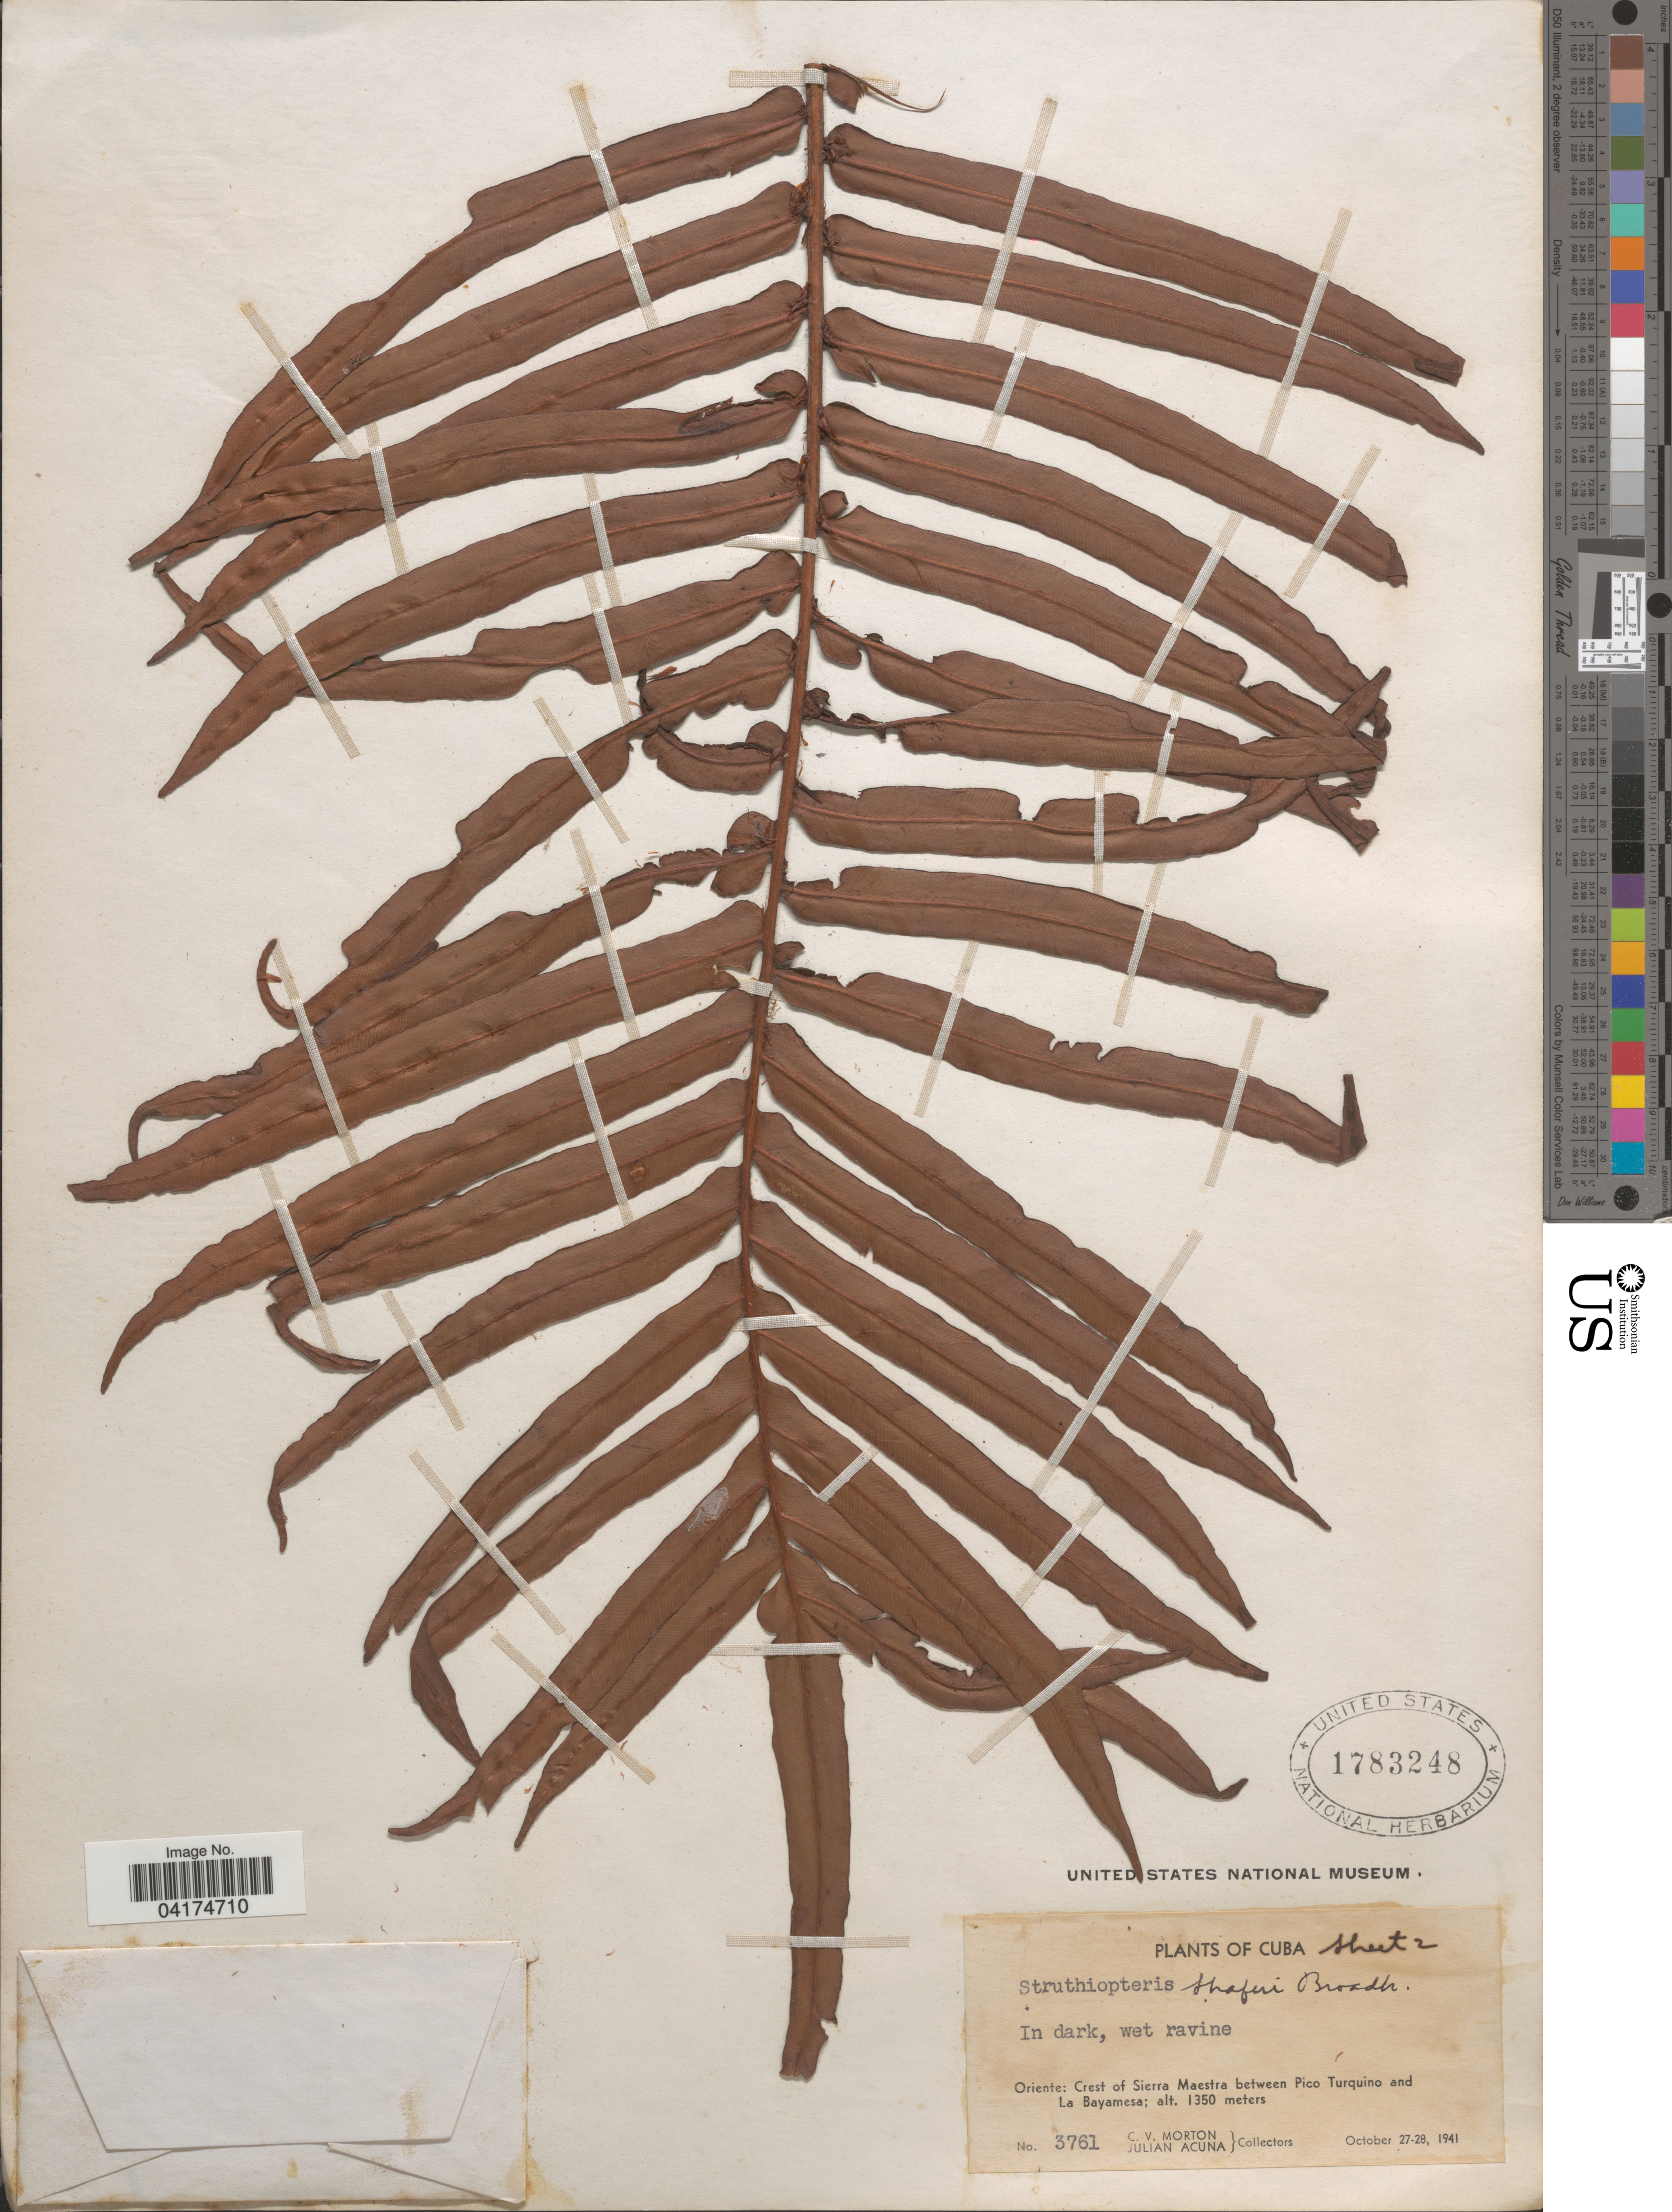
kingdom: Plantae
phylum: Tracheophyta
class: Polypodiopsida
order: Polypodiales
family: Blechnaceae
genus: Struthiopteris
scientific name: Struthiopteris shaferi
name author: Broadh.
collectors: C. V. Morton & R. Acuña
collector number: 3761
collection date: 1941-10-27/1941-10-28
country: Cuba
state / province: Oriente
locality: Crest of Sierra Maestra between Pico Turquino and La Bayamesa.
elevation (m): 1350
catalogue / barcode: US 1783248